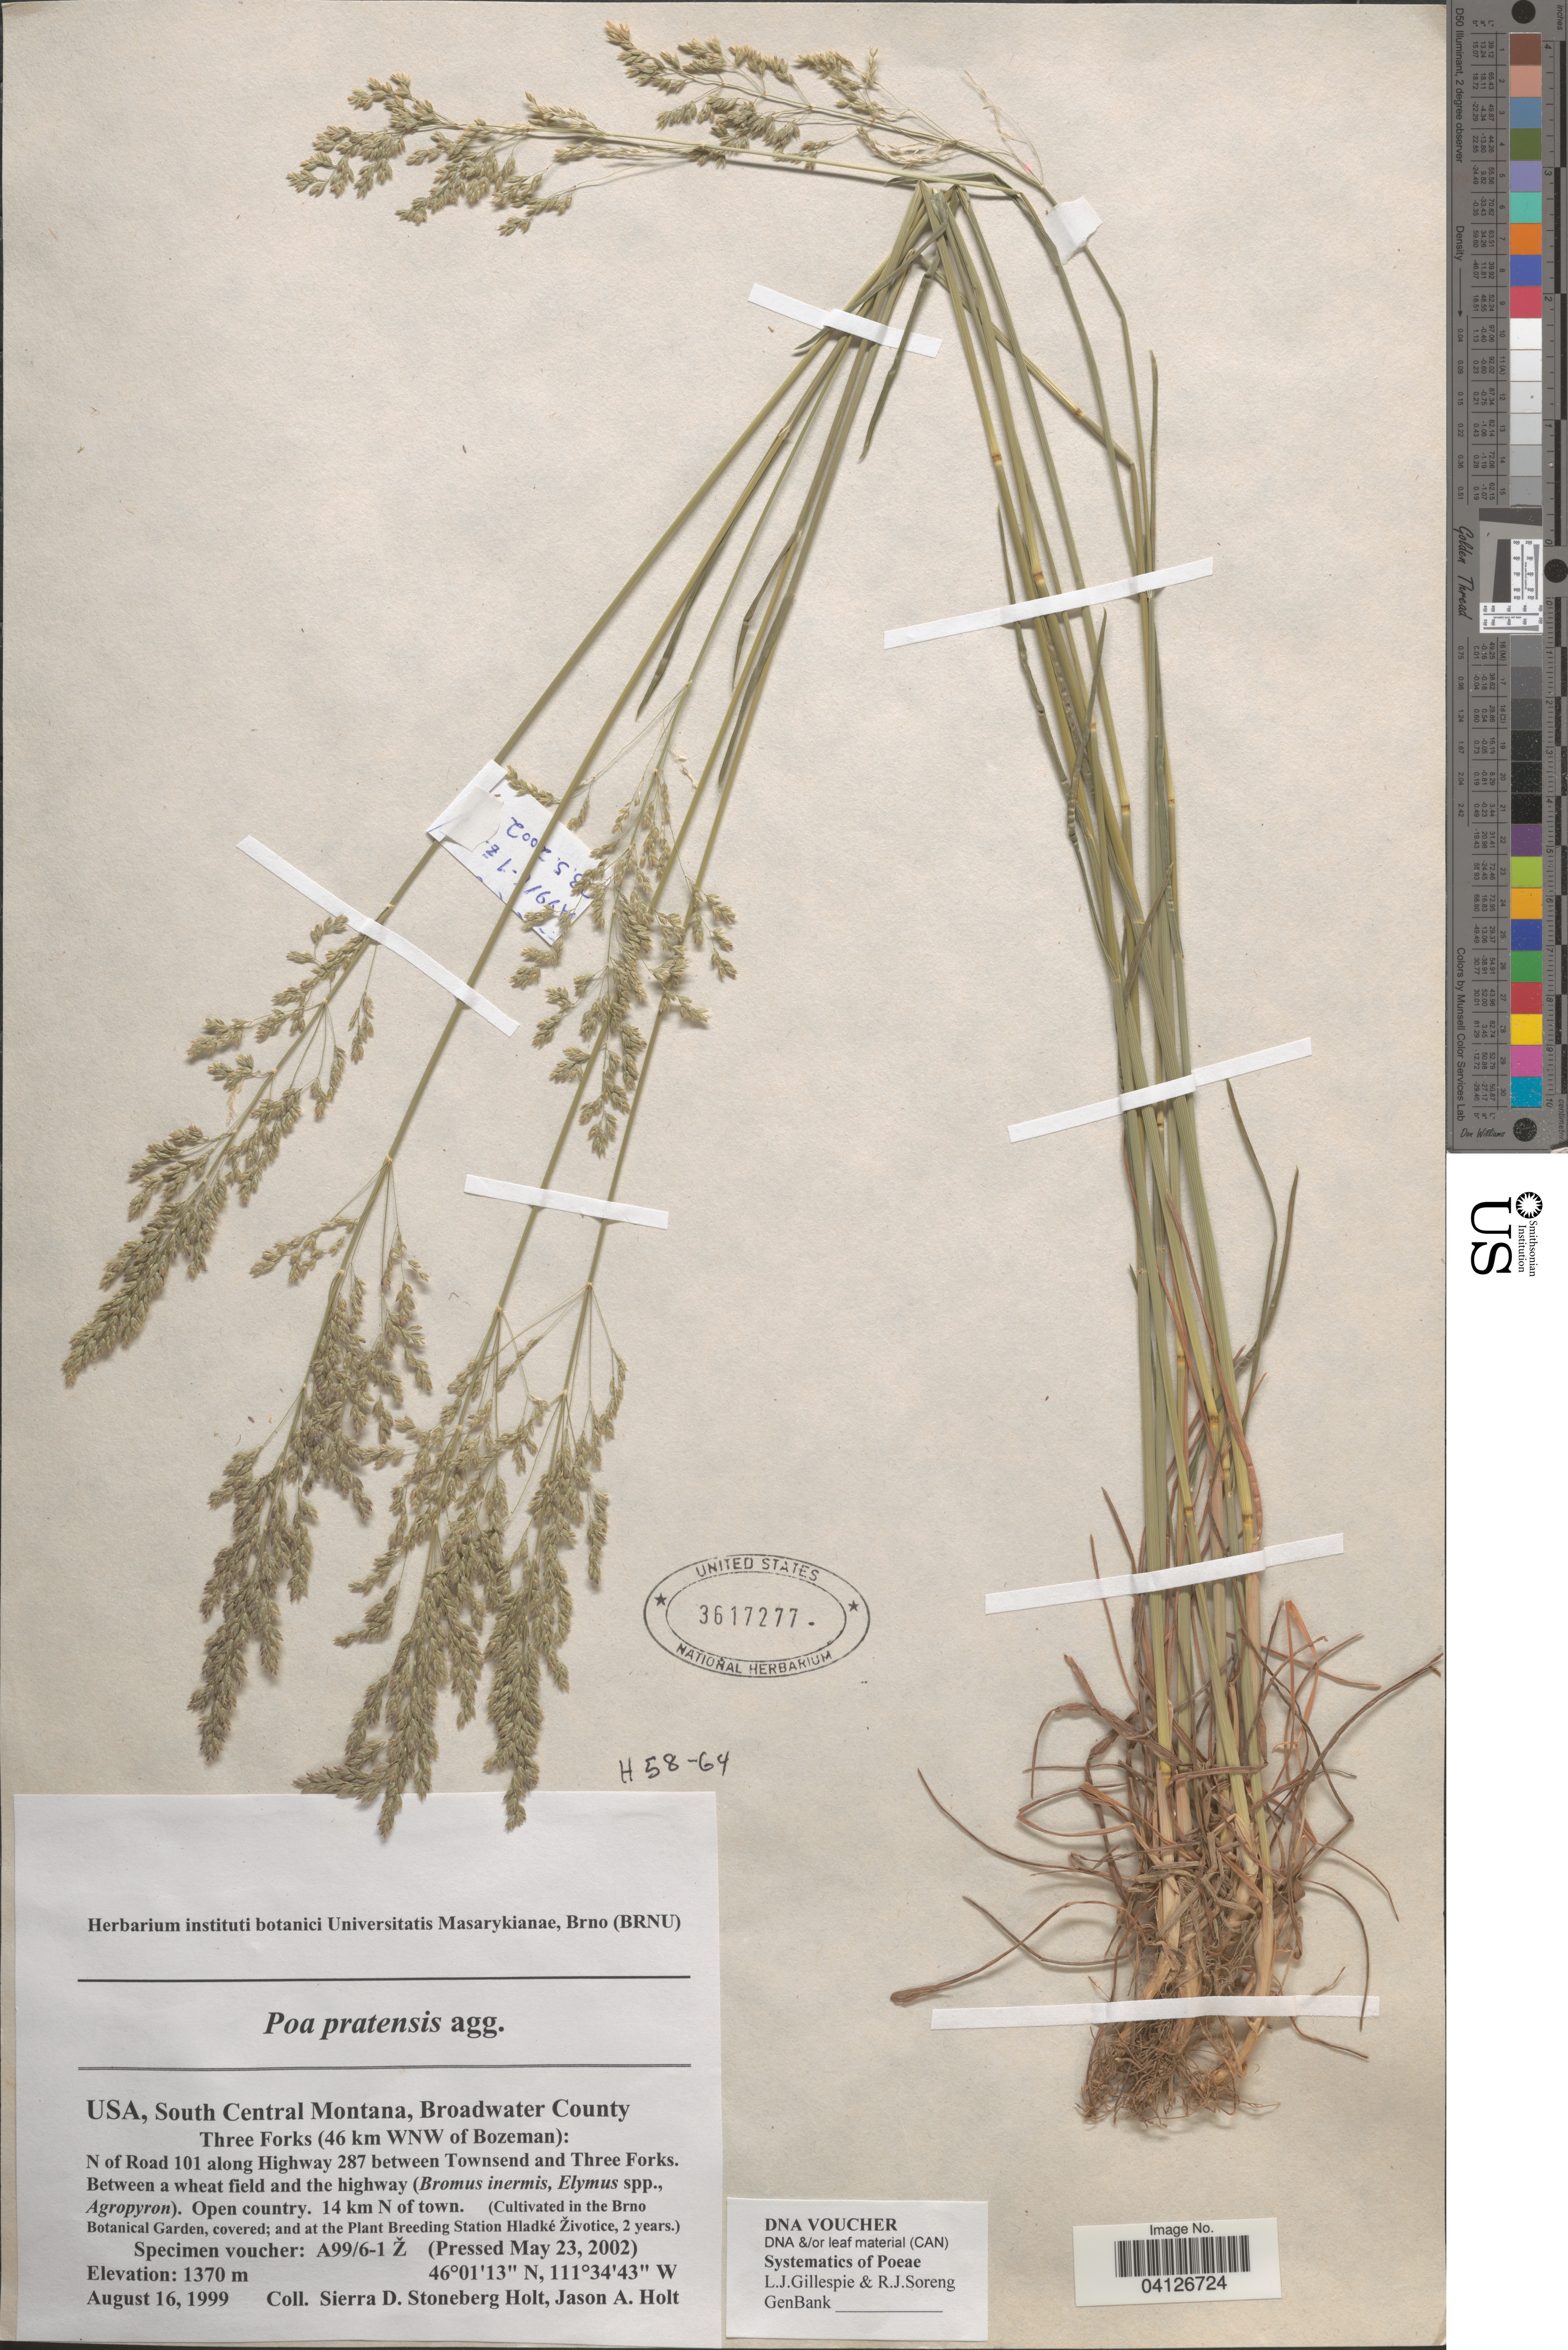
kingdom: Plantae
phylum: Tracheophyta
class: Liliopsida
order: Poales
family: Poaceae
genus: Poa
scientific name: Poa pratensis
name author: L.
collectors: Ex herb. instituti botanici Universitatis Masarykianae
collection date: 2002-05-23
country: Czechia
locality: (Cultivated in the Brno Botanical Garden, covered; and at the Plant Breeding Station Hladké Životice, 2 years.).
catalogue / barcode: US 3617277